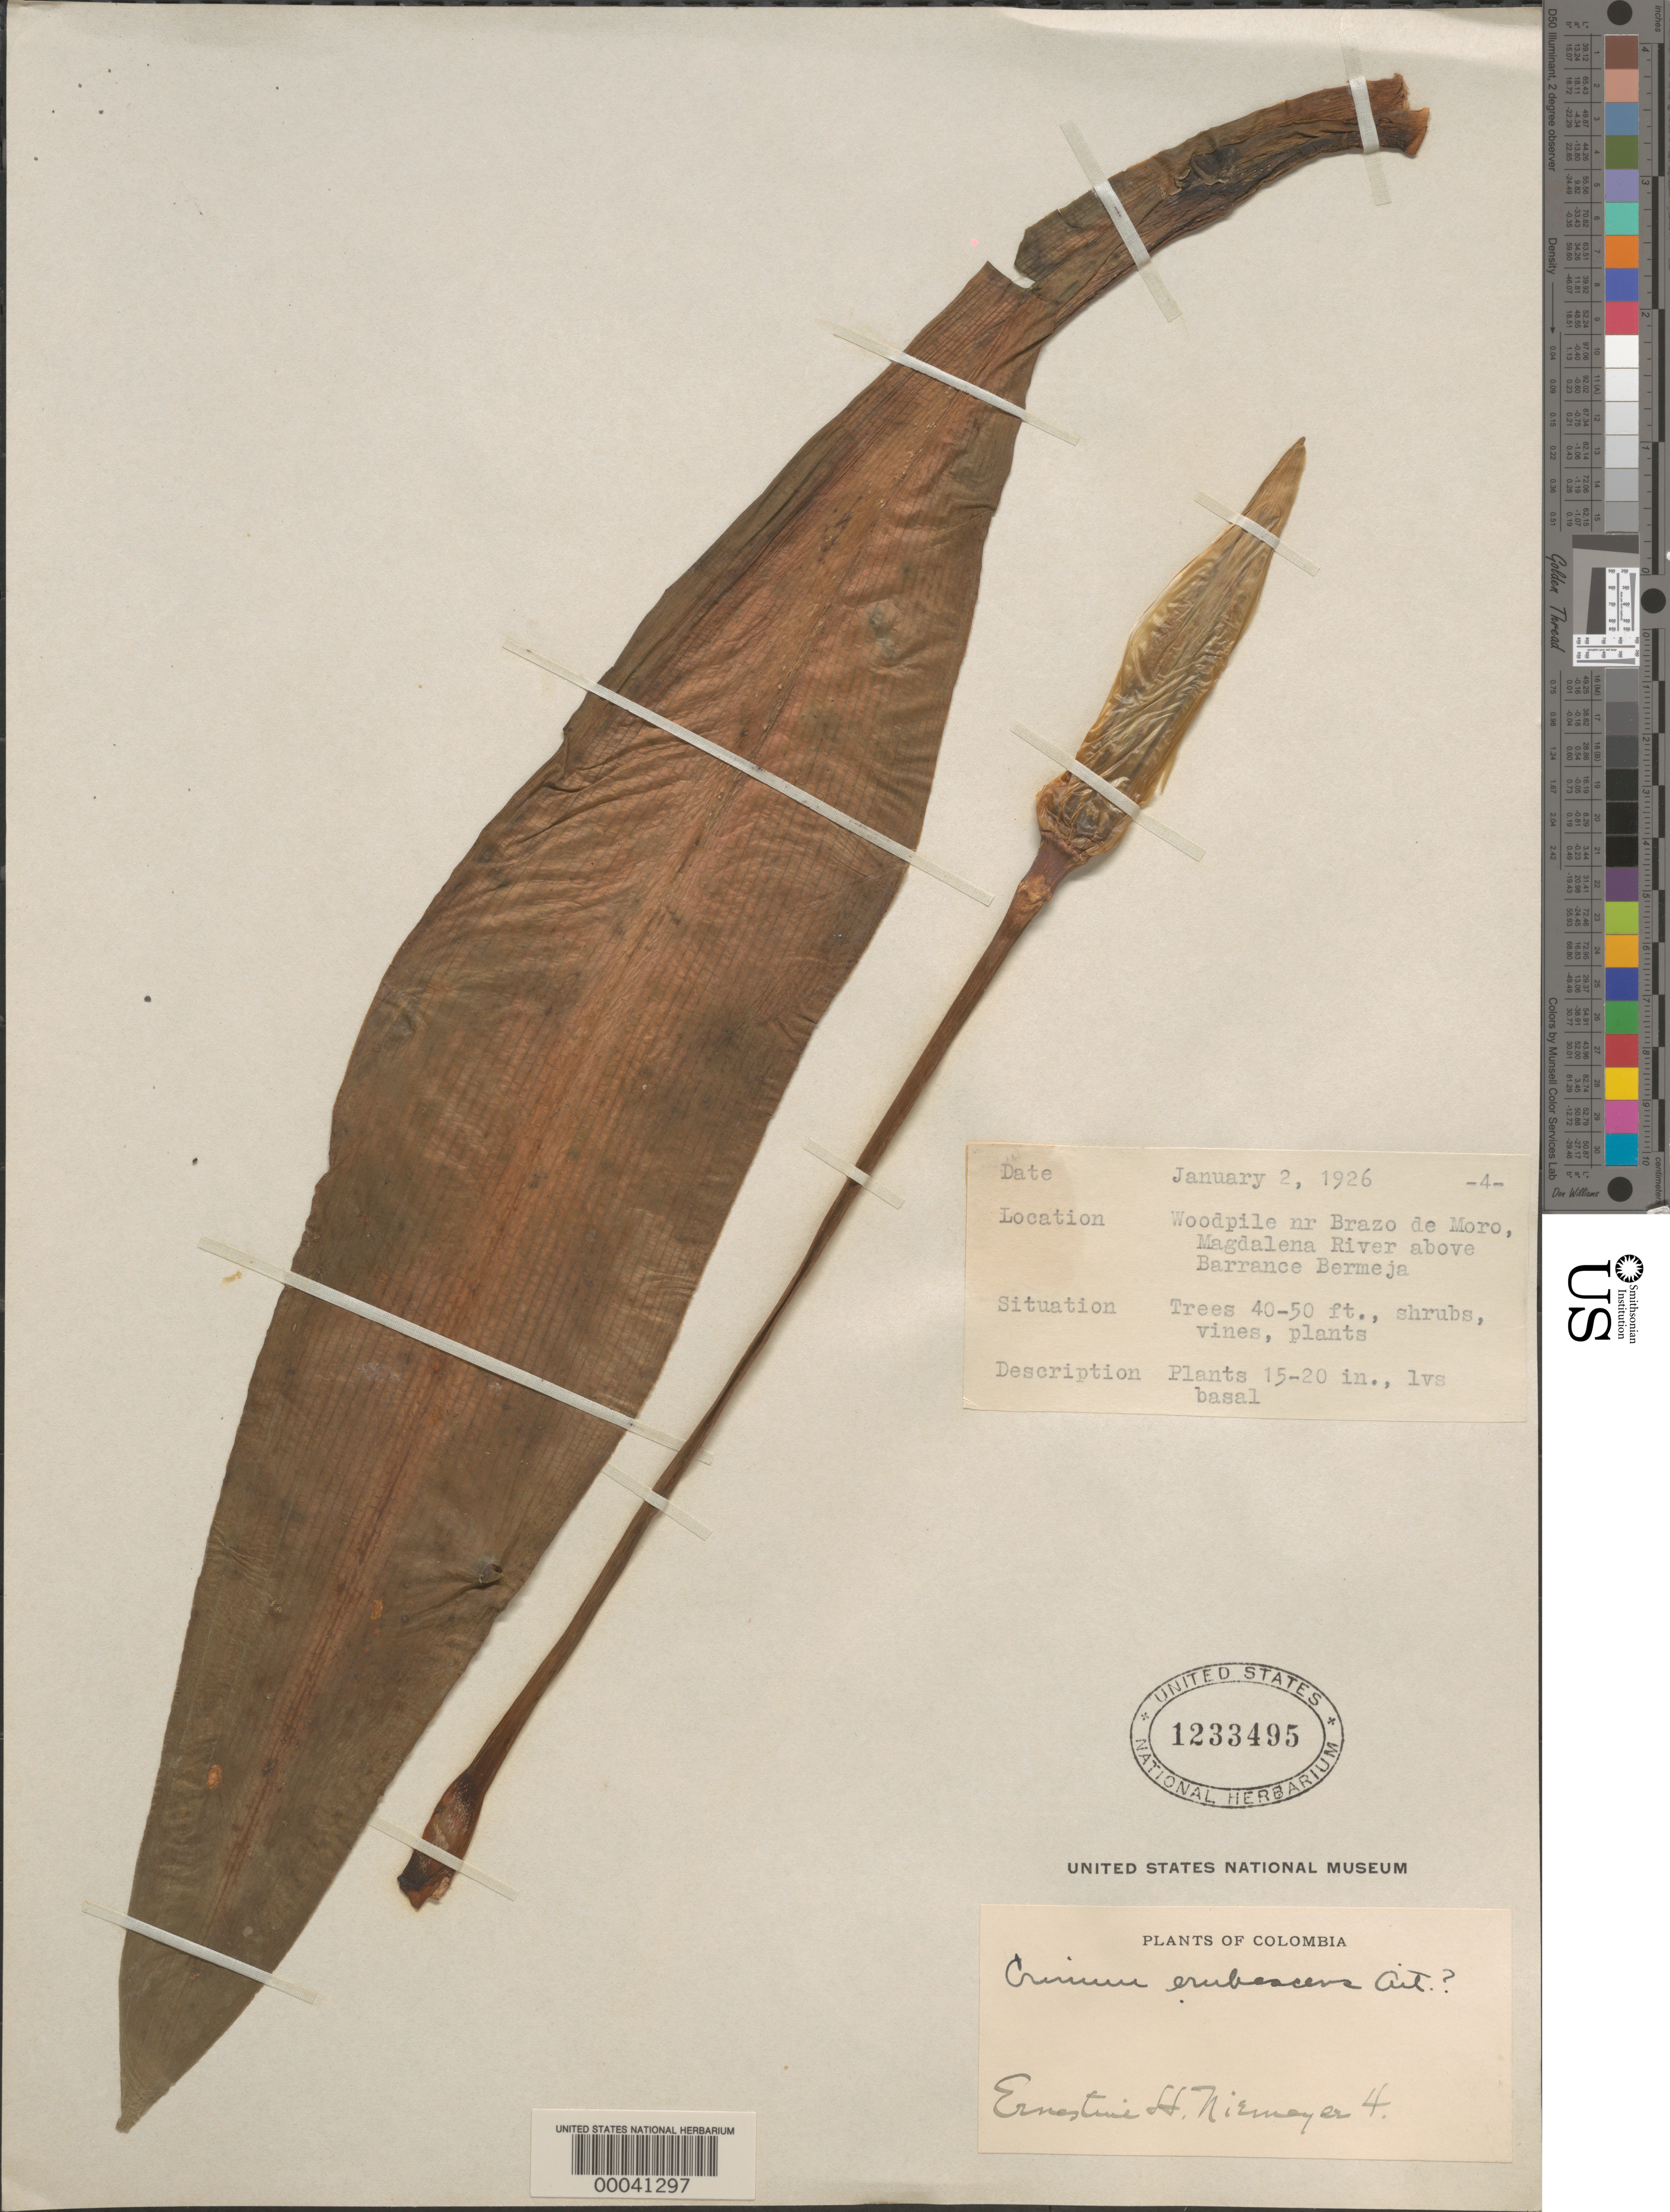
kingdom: Plantae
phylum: Tracheophyta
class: Liliopsida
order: Asparagales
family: Amaryllidaceae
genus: Crinum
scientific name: Crinum kunthianum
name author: M. Roem.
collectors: E. H. Niemeyer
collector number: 4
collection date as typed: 02 Jan 1926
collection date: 1926-01-02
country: Colombia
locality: Near Brazo de Moro, Magdalena River above Barrancabermeja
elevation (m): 1000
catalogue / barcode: US 1233495